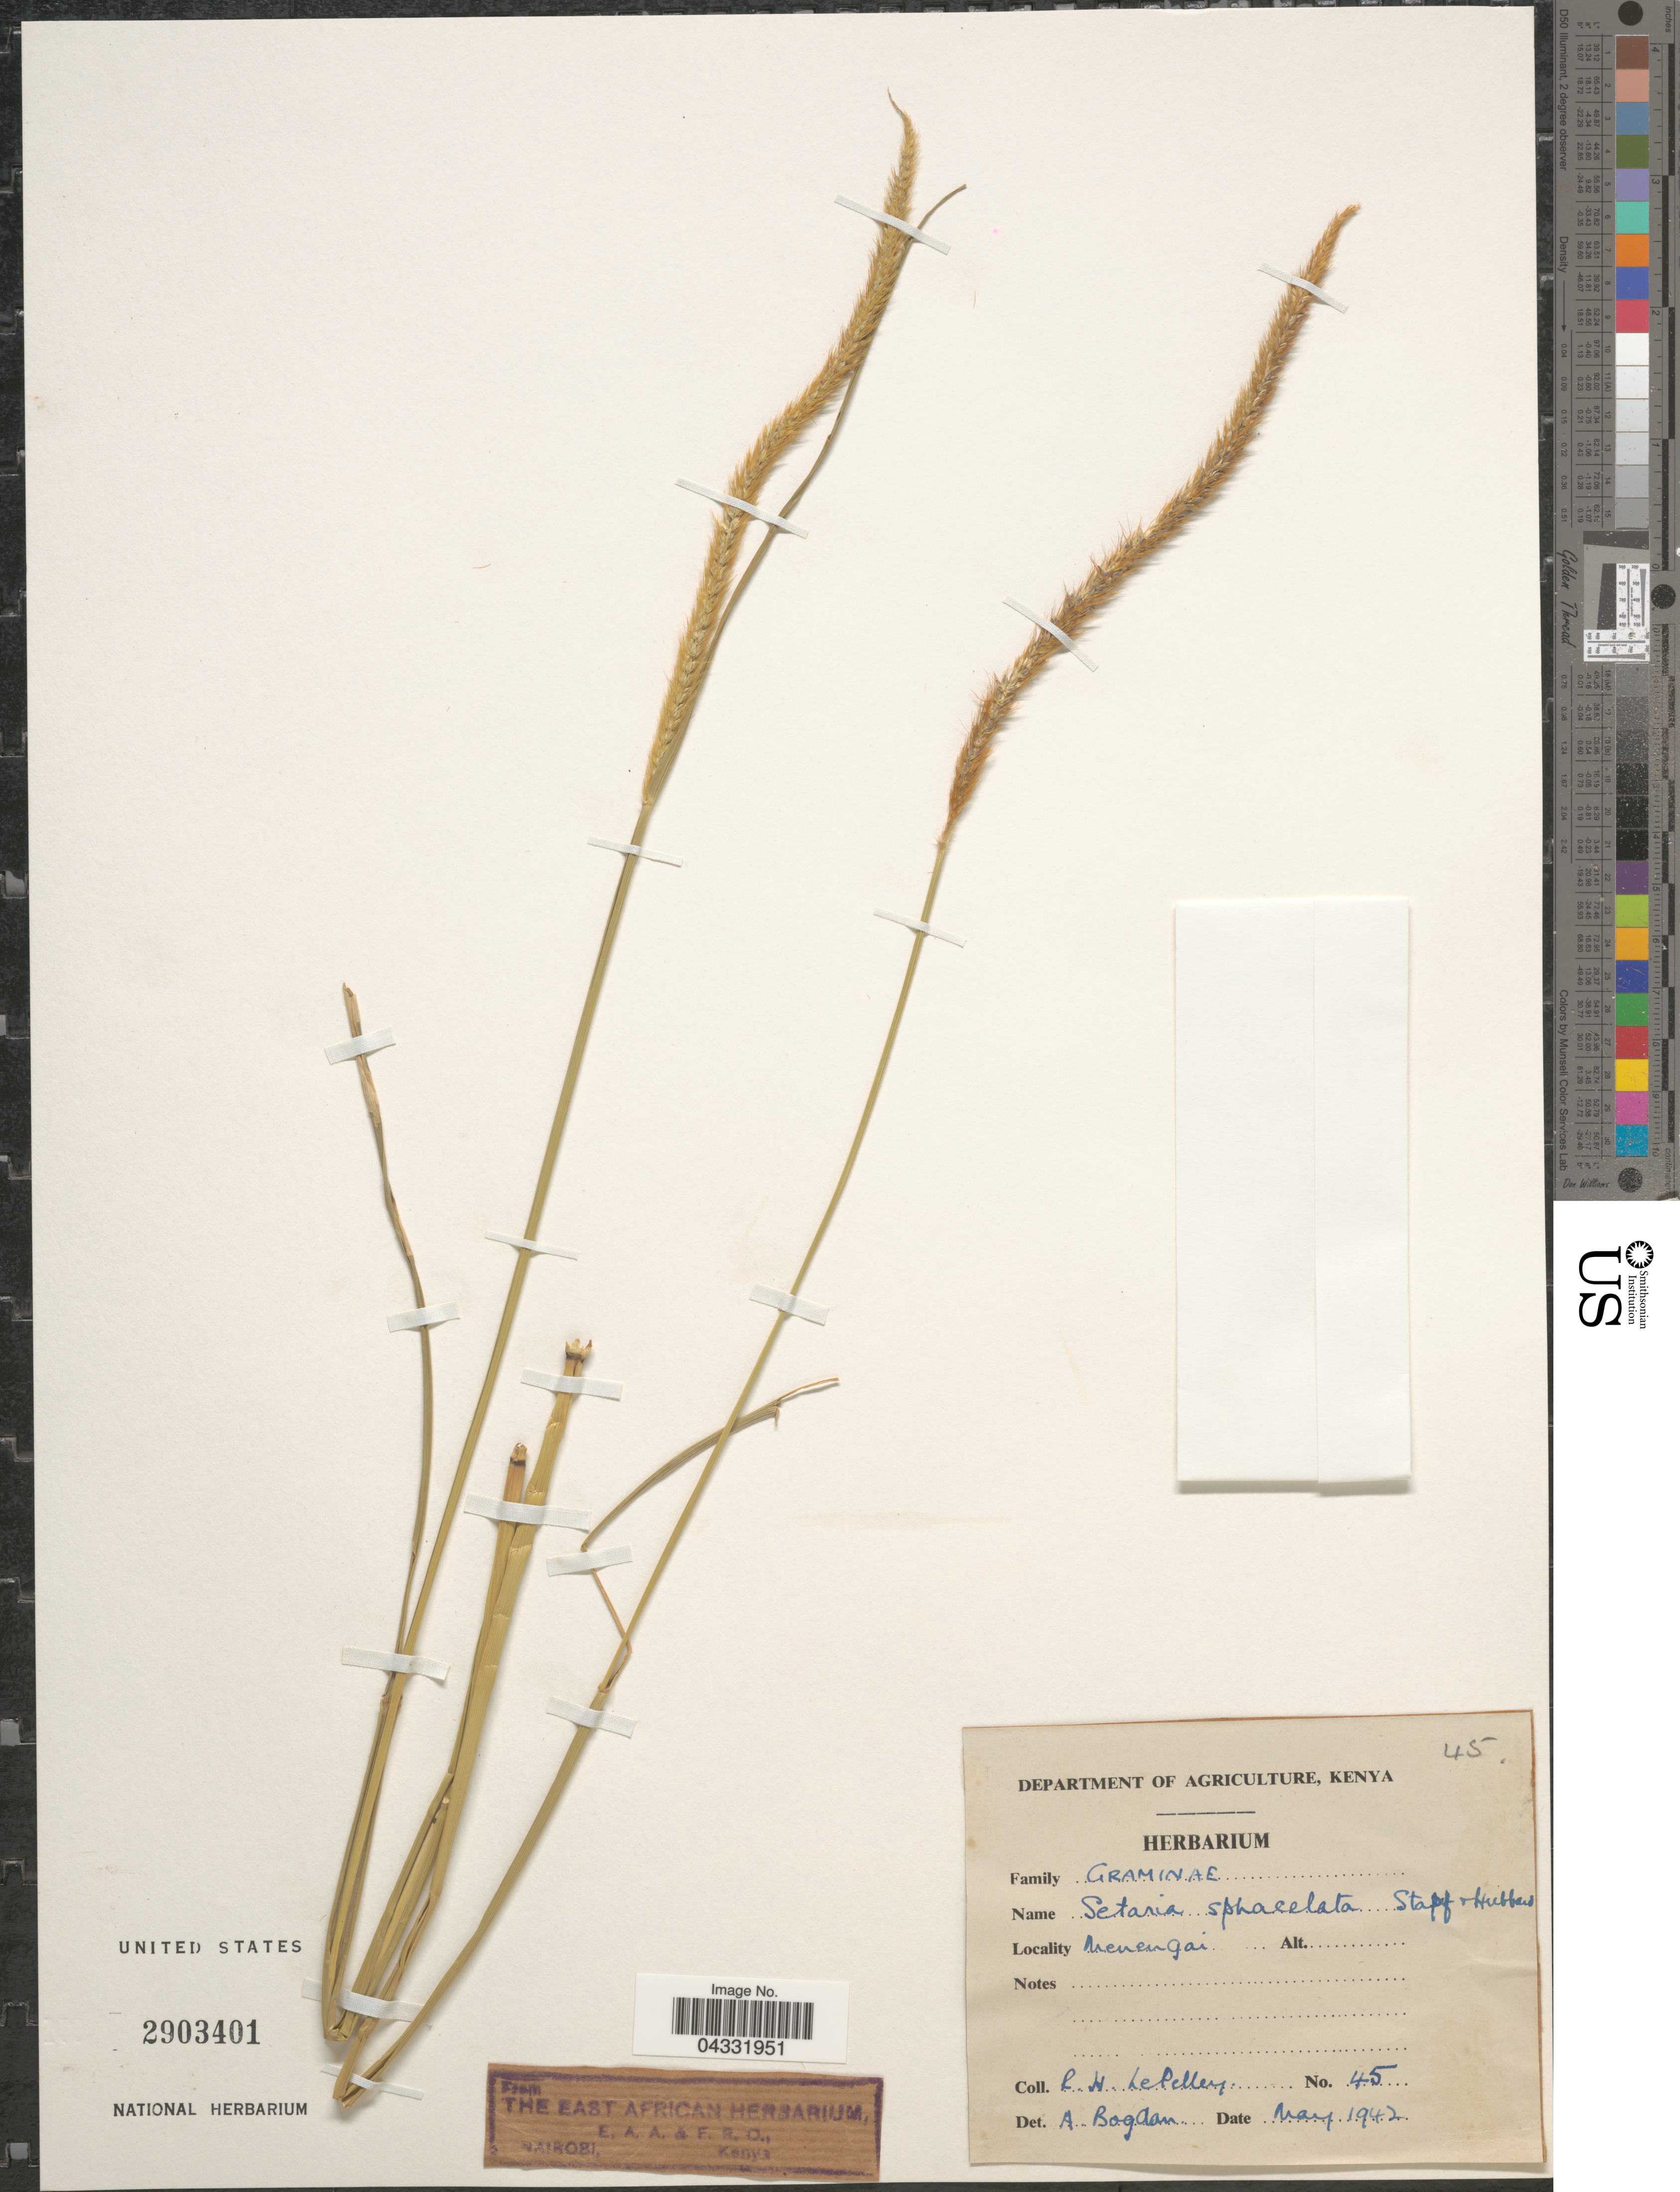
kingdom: Plantae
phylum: Tracheophyta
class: Liliopsida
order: Poales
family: Poaceae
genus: Setaria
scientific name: Setaria sphacelata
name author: (Schumach.) Stapf & Hubb. ex Moss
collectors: R. H. Le Pelley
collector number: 45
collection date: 1942-05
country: Kenya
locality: Menengai.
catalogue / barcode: US 2903401